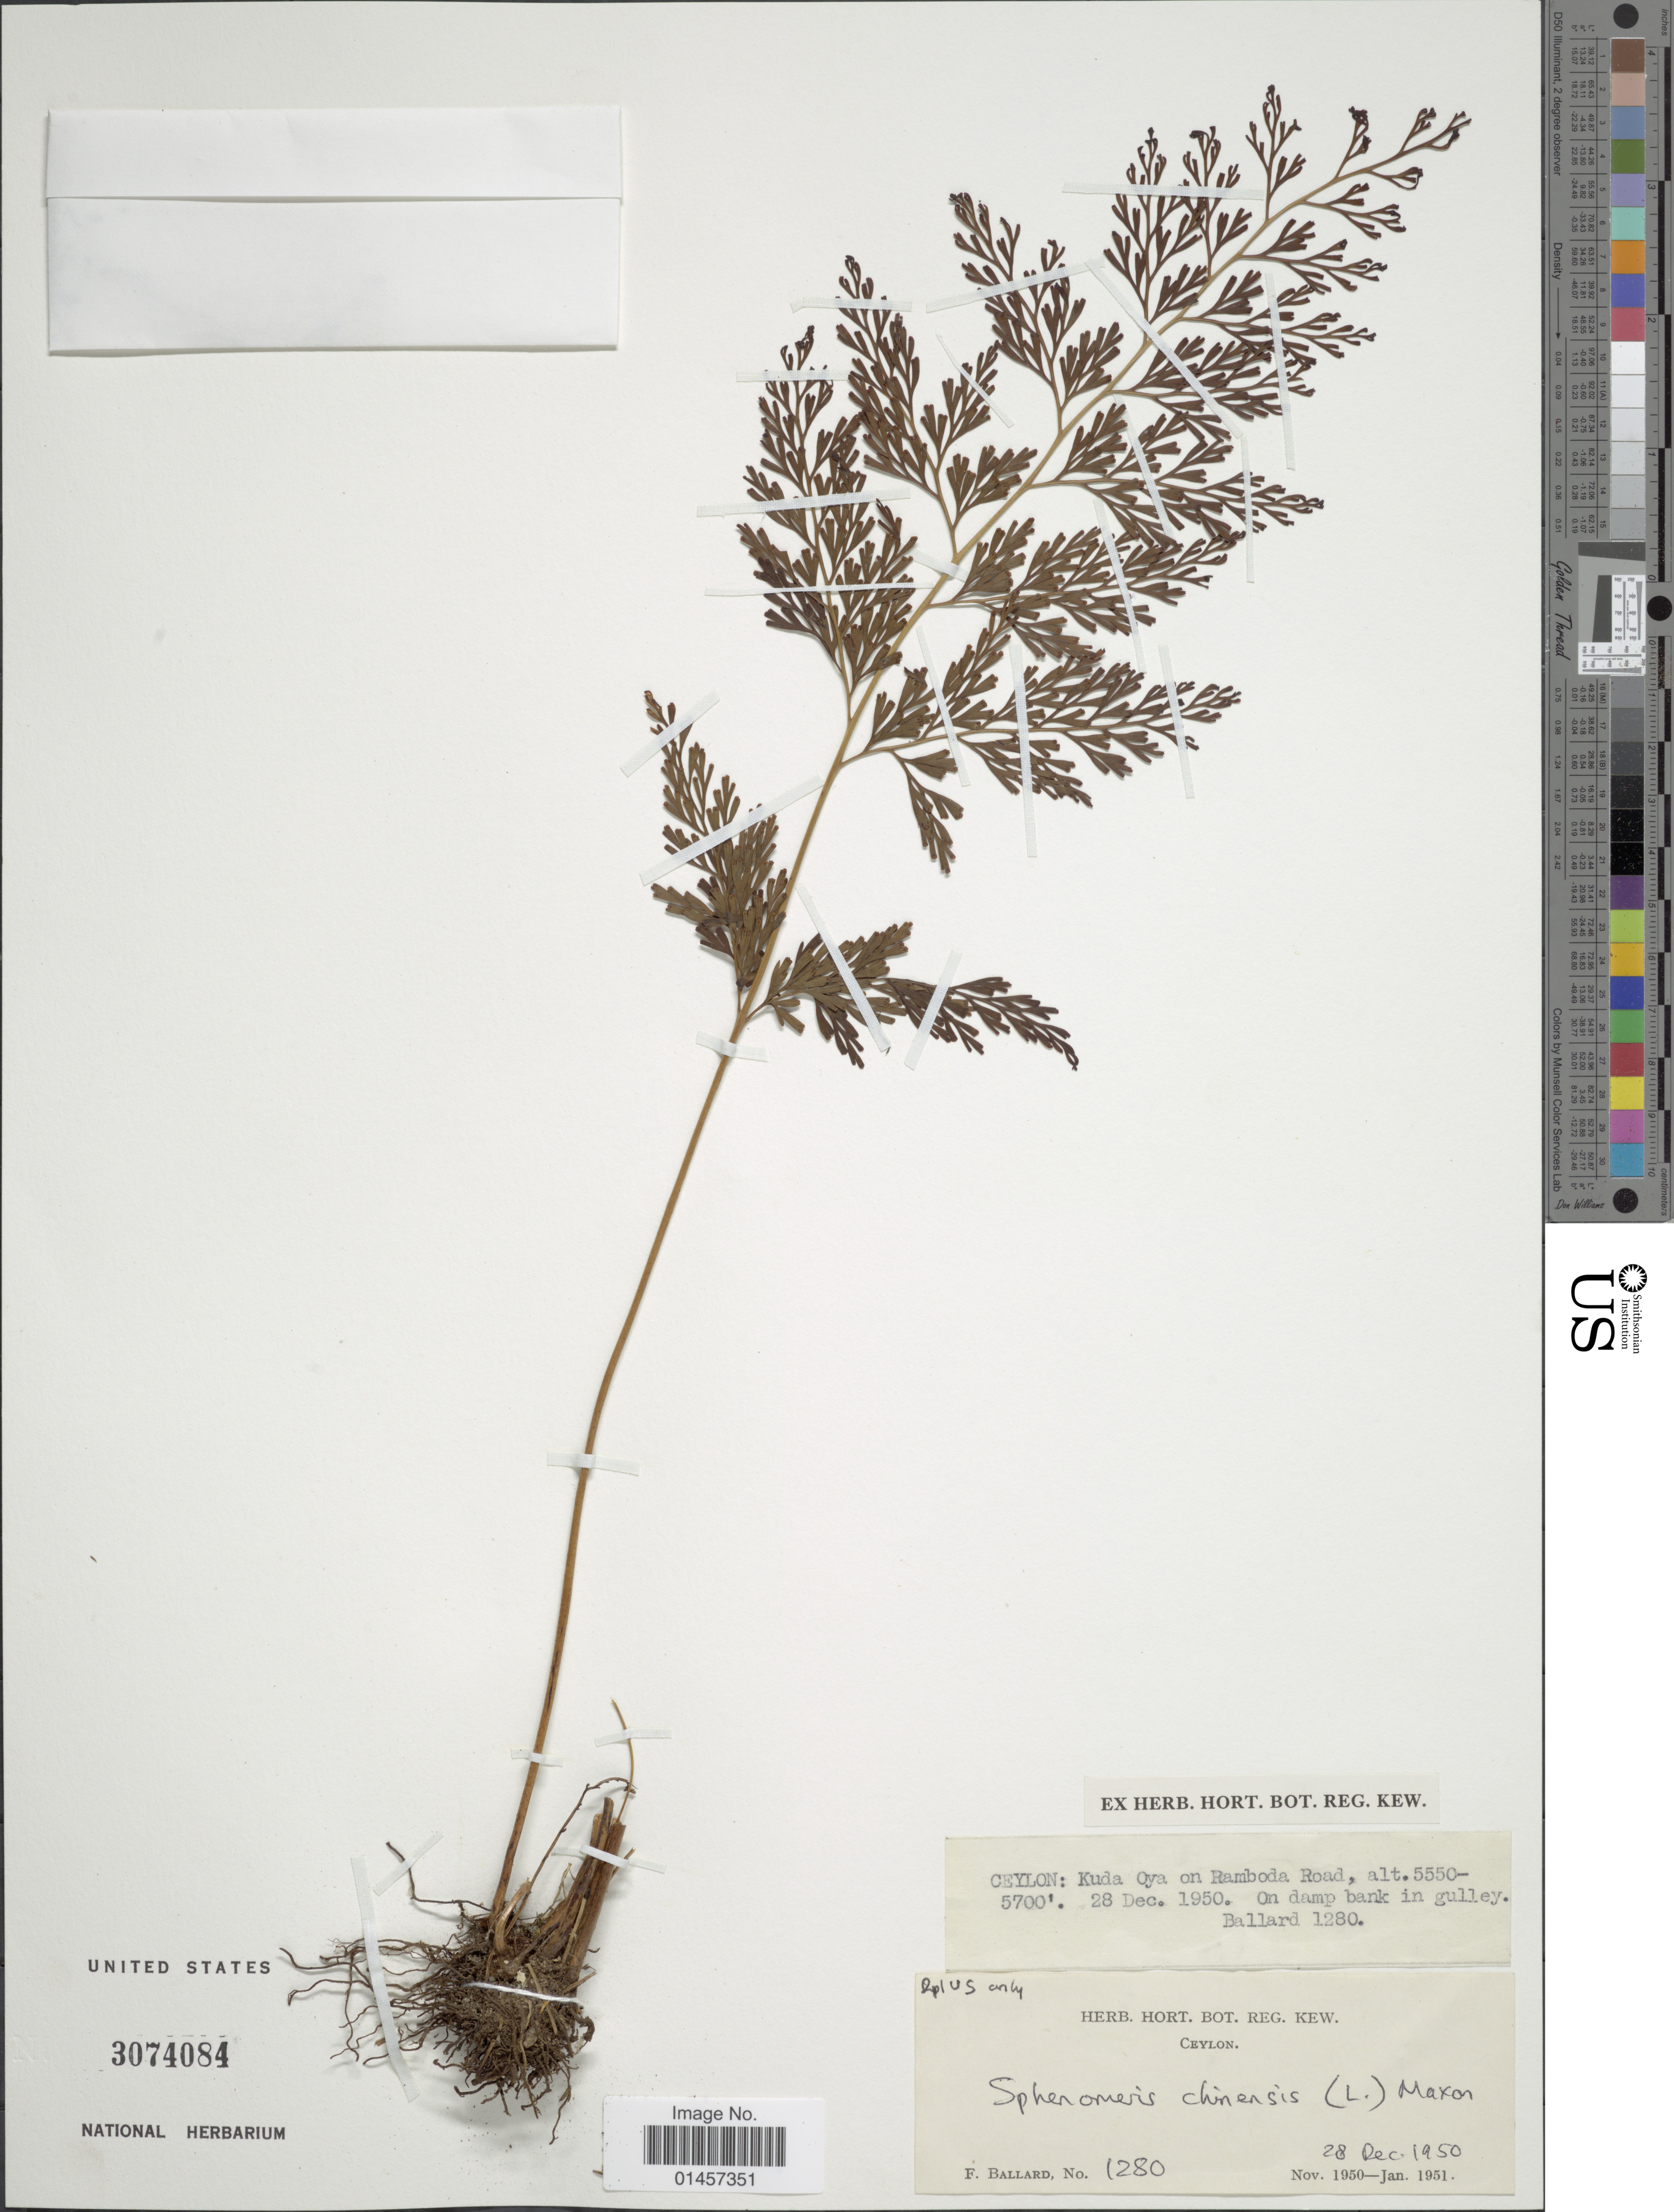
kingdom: Plantae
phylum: Tracheophyta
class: Polypodiopsida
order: Polypodiales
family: Lindsaeaceae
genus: Sphenomeris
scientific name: Sphenomeris chinensis var. chinensis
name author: (L.) Maxon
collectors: F. Ballard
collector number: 1280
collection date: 1950-12-28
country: Sri Lanka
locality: Ceylon: Kuda Oya on Ramboda Road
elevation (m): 1737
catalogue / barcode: US 3074084